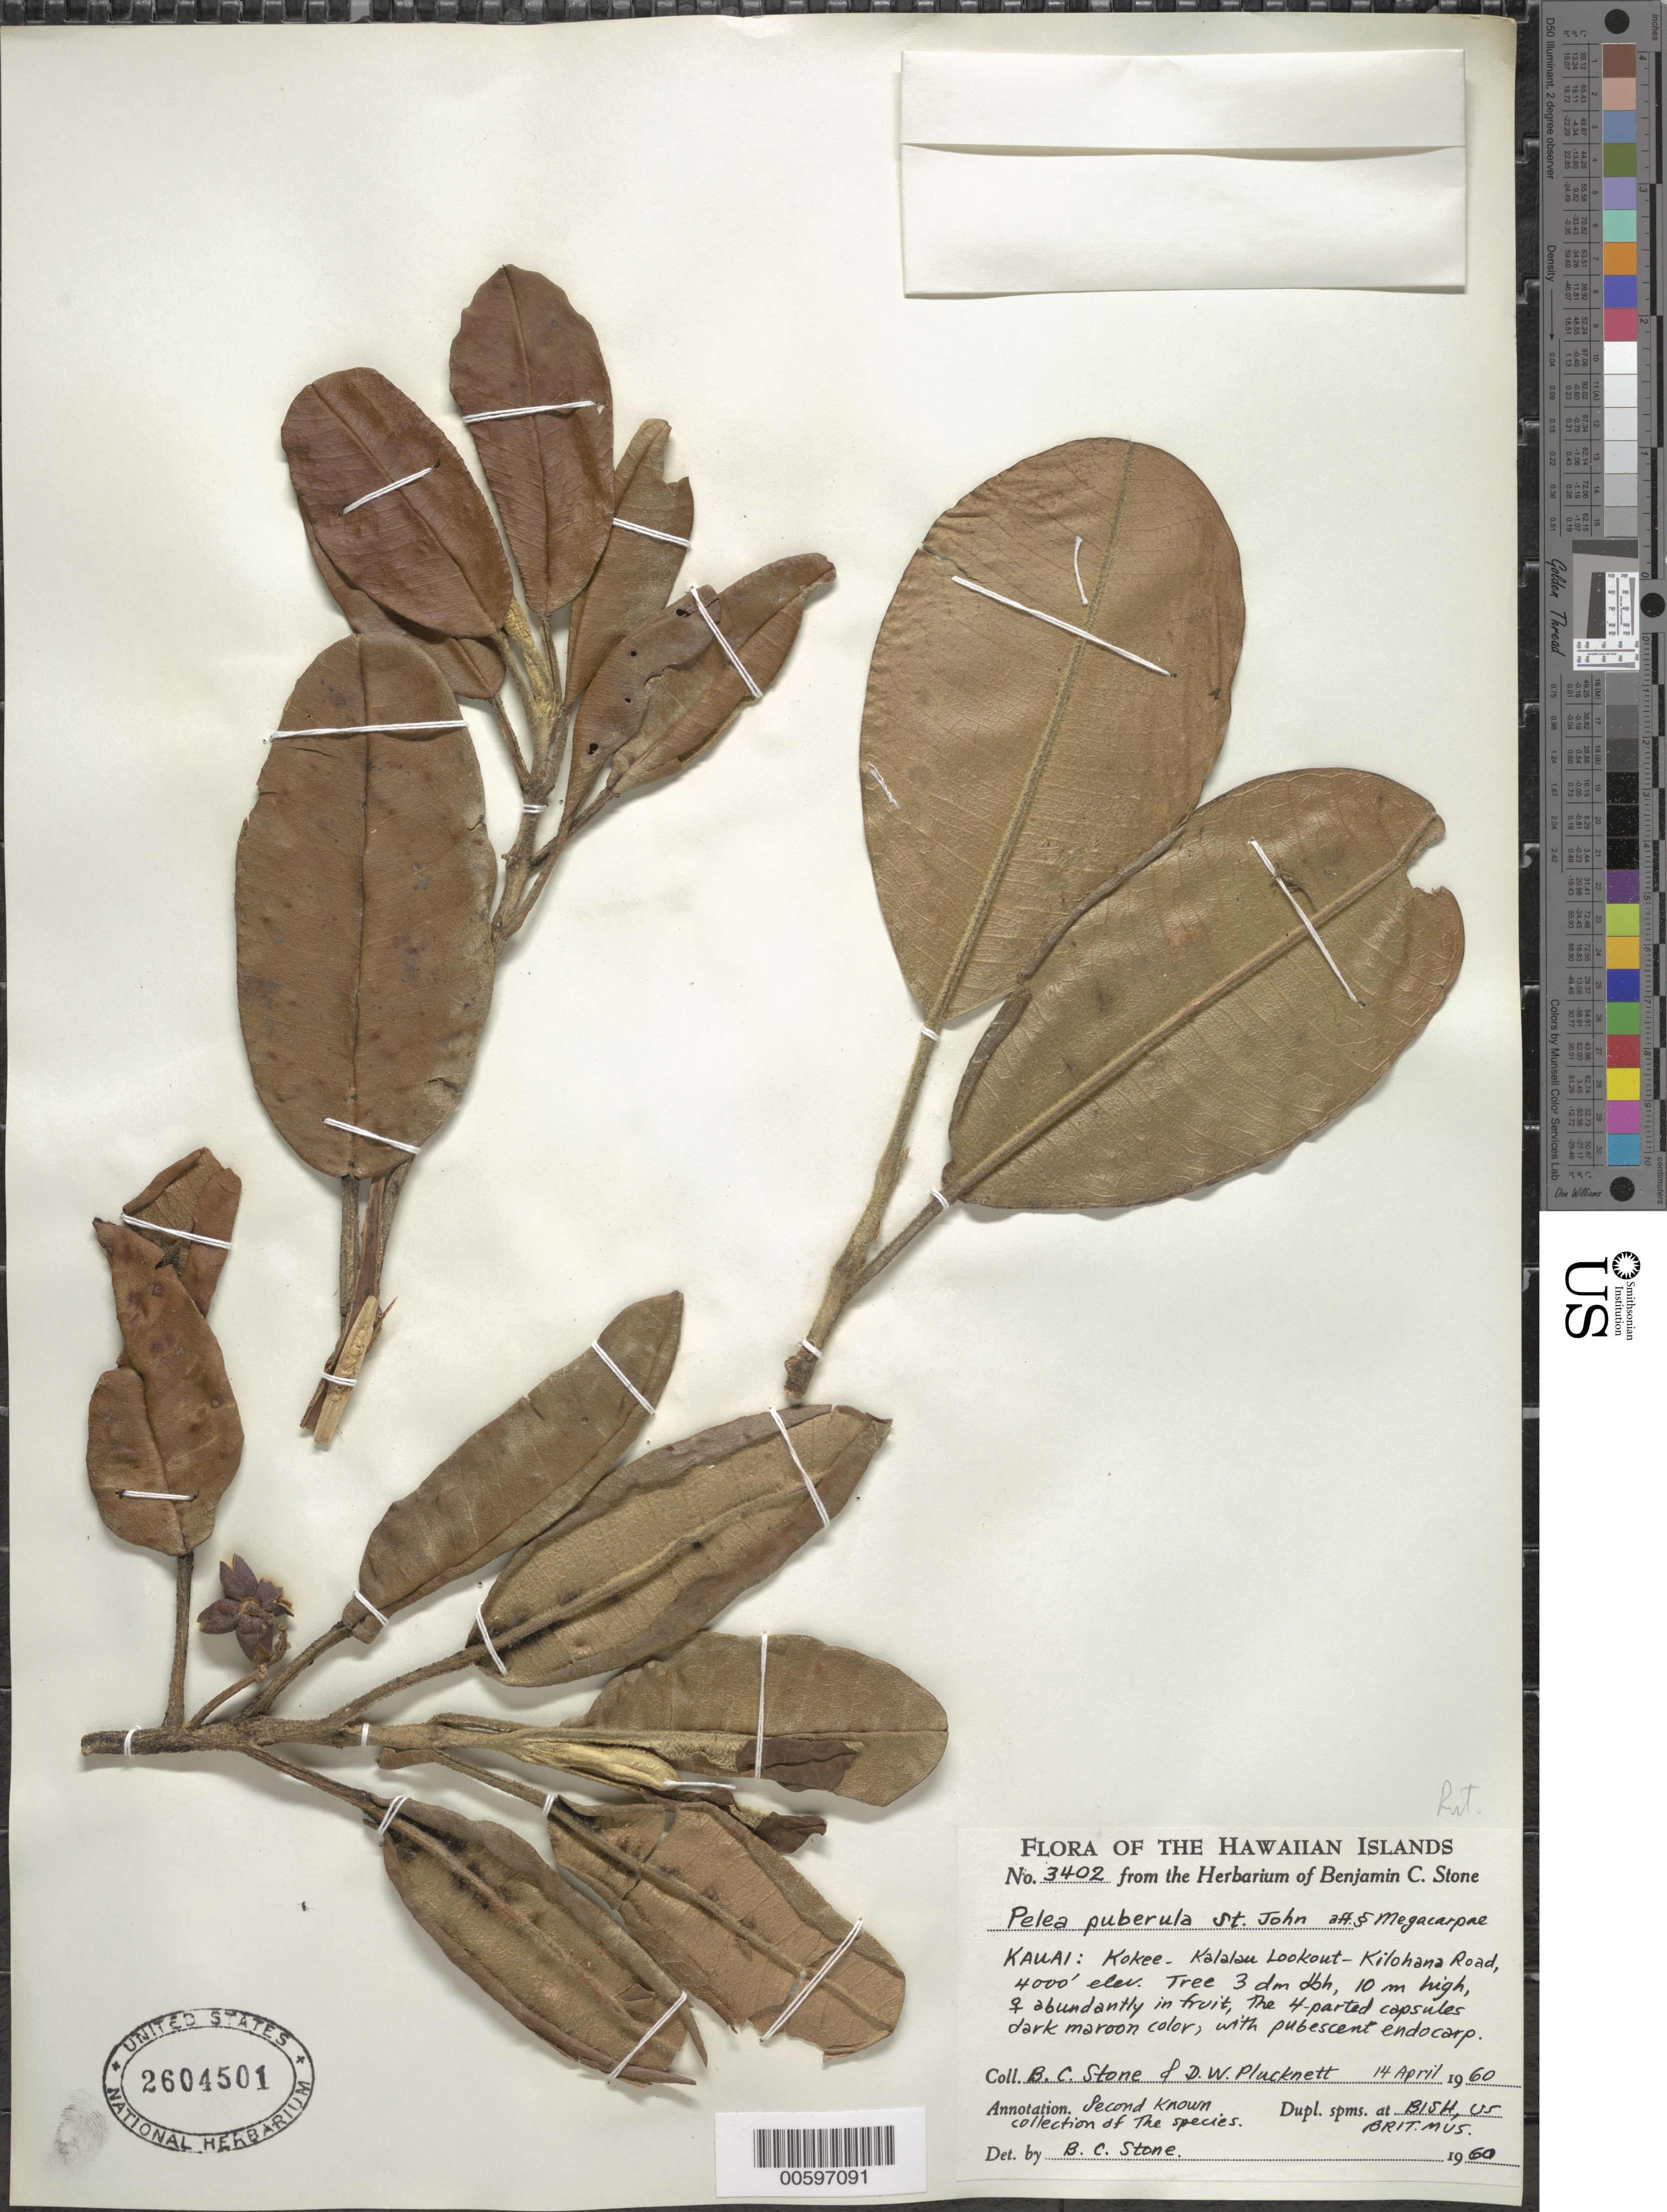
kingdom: Plantae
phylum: Tracheophyta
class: Magnoliopsida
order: Sapindales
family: Rutaceae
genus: Melicope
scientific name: Melicope puberula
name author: (H. St. John) T.G. Hartley & B.C. Stone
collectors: B. C. Stone & D. Plucknett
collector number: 3402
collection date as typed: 14 Apr 1960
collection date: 1960-04-14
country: United States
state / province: Hawaii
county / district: Kauai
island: Kaua'i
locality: Kokee-Kalalau Lookout-Kilohana Road.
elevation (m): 1219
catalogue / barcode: US 2604501